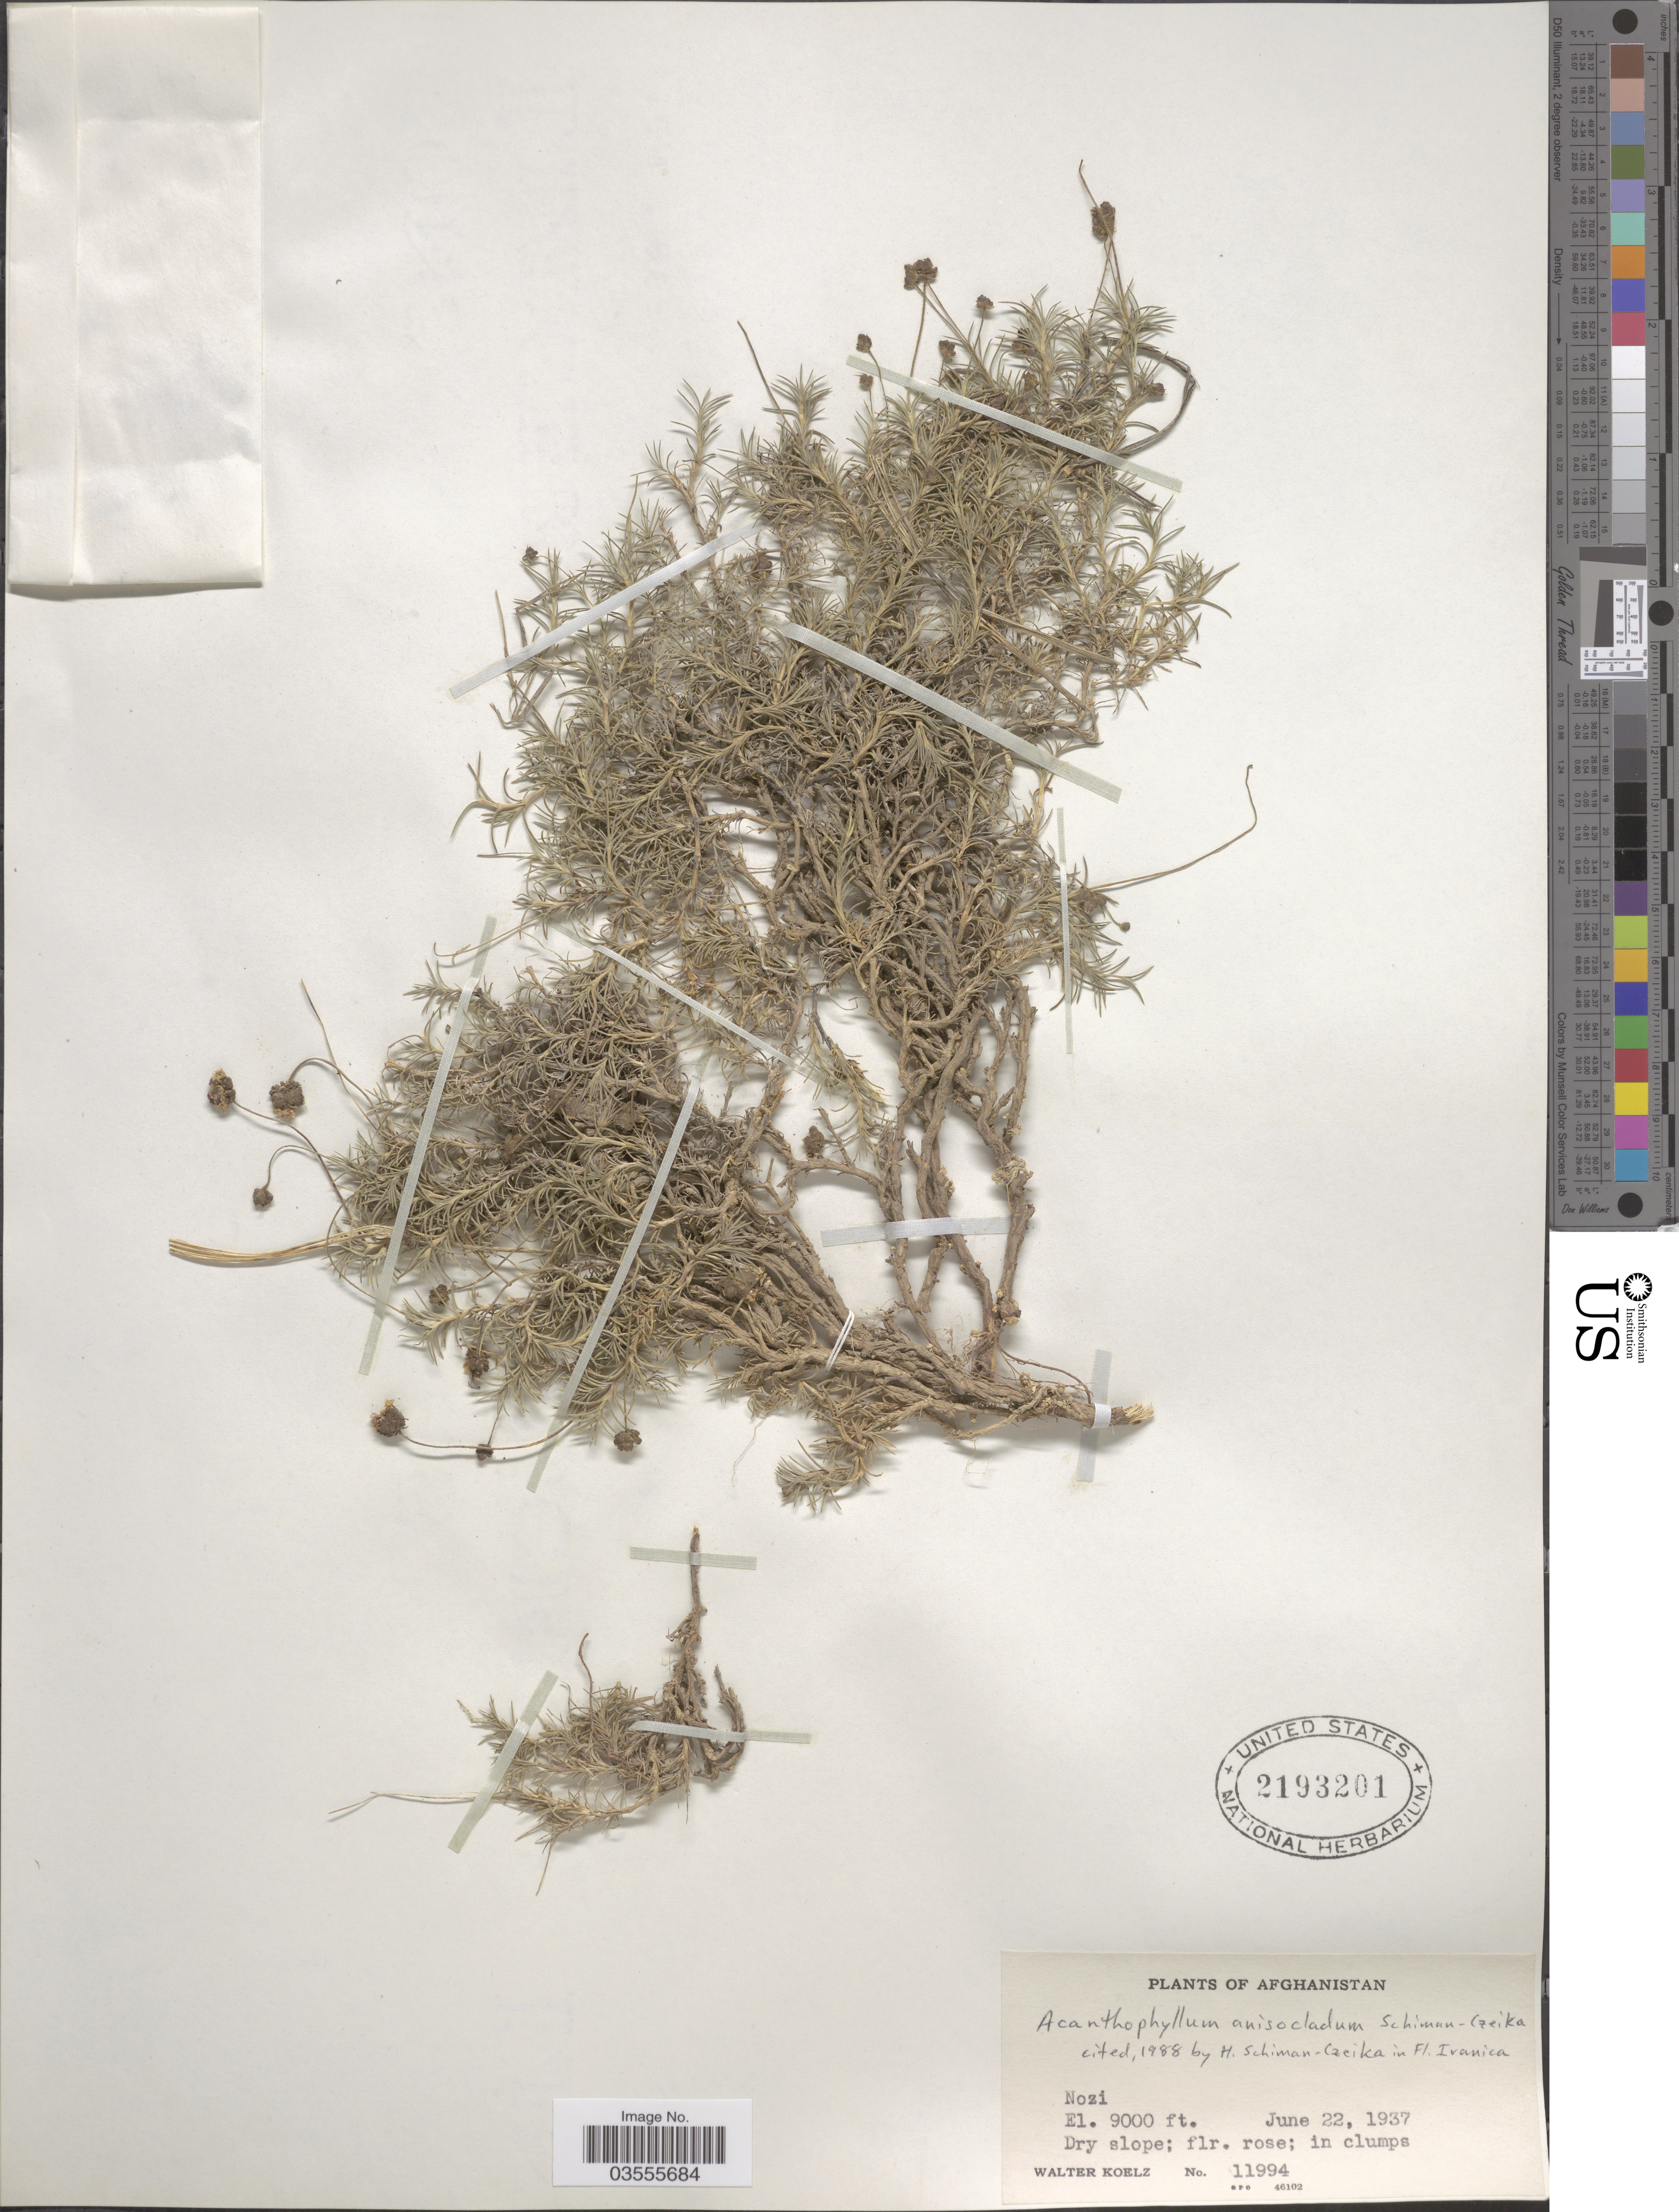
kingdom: Plantae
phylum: Tracheophyta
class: Magnoliopsida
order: Caryophyllales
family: Caryophyllaceae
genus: Acanthophyllum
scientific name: Acanthophyllum anisocladum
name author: Schiman-Czeika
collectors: W. N. Koelz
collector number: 11994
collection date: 1937-06-22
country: Afghanistan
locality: Nozi.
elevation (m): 2743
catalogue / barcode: US 2193201